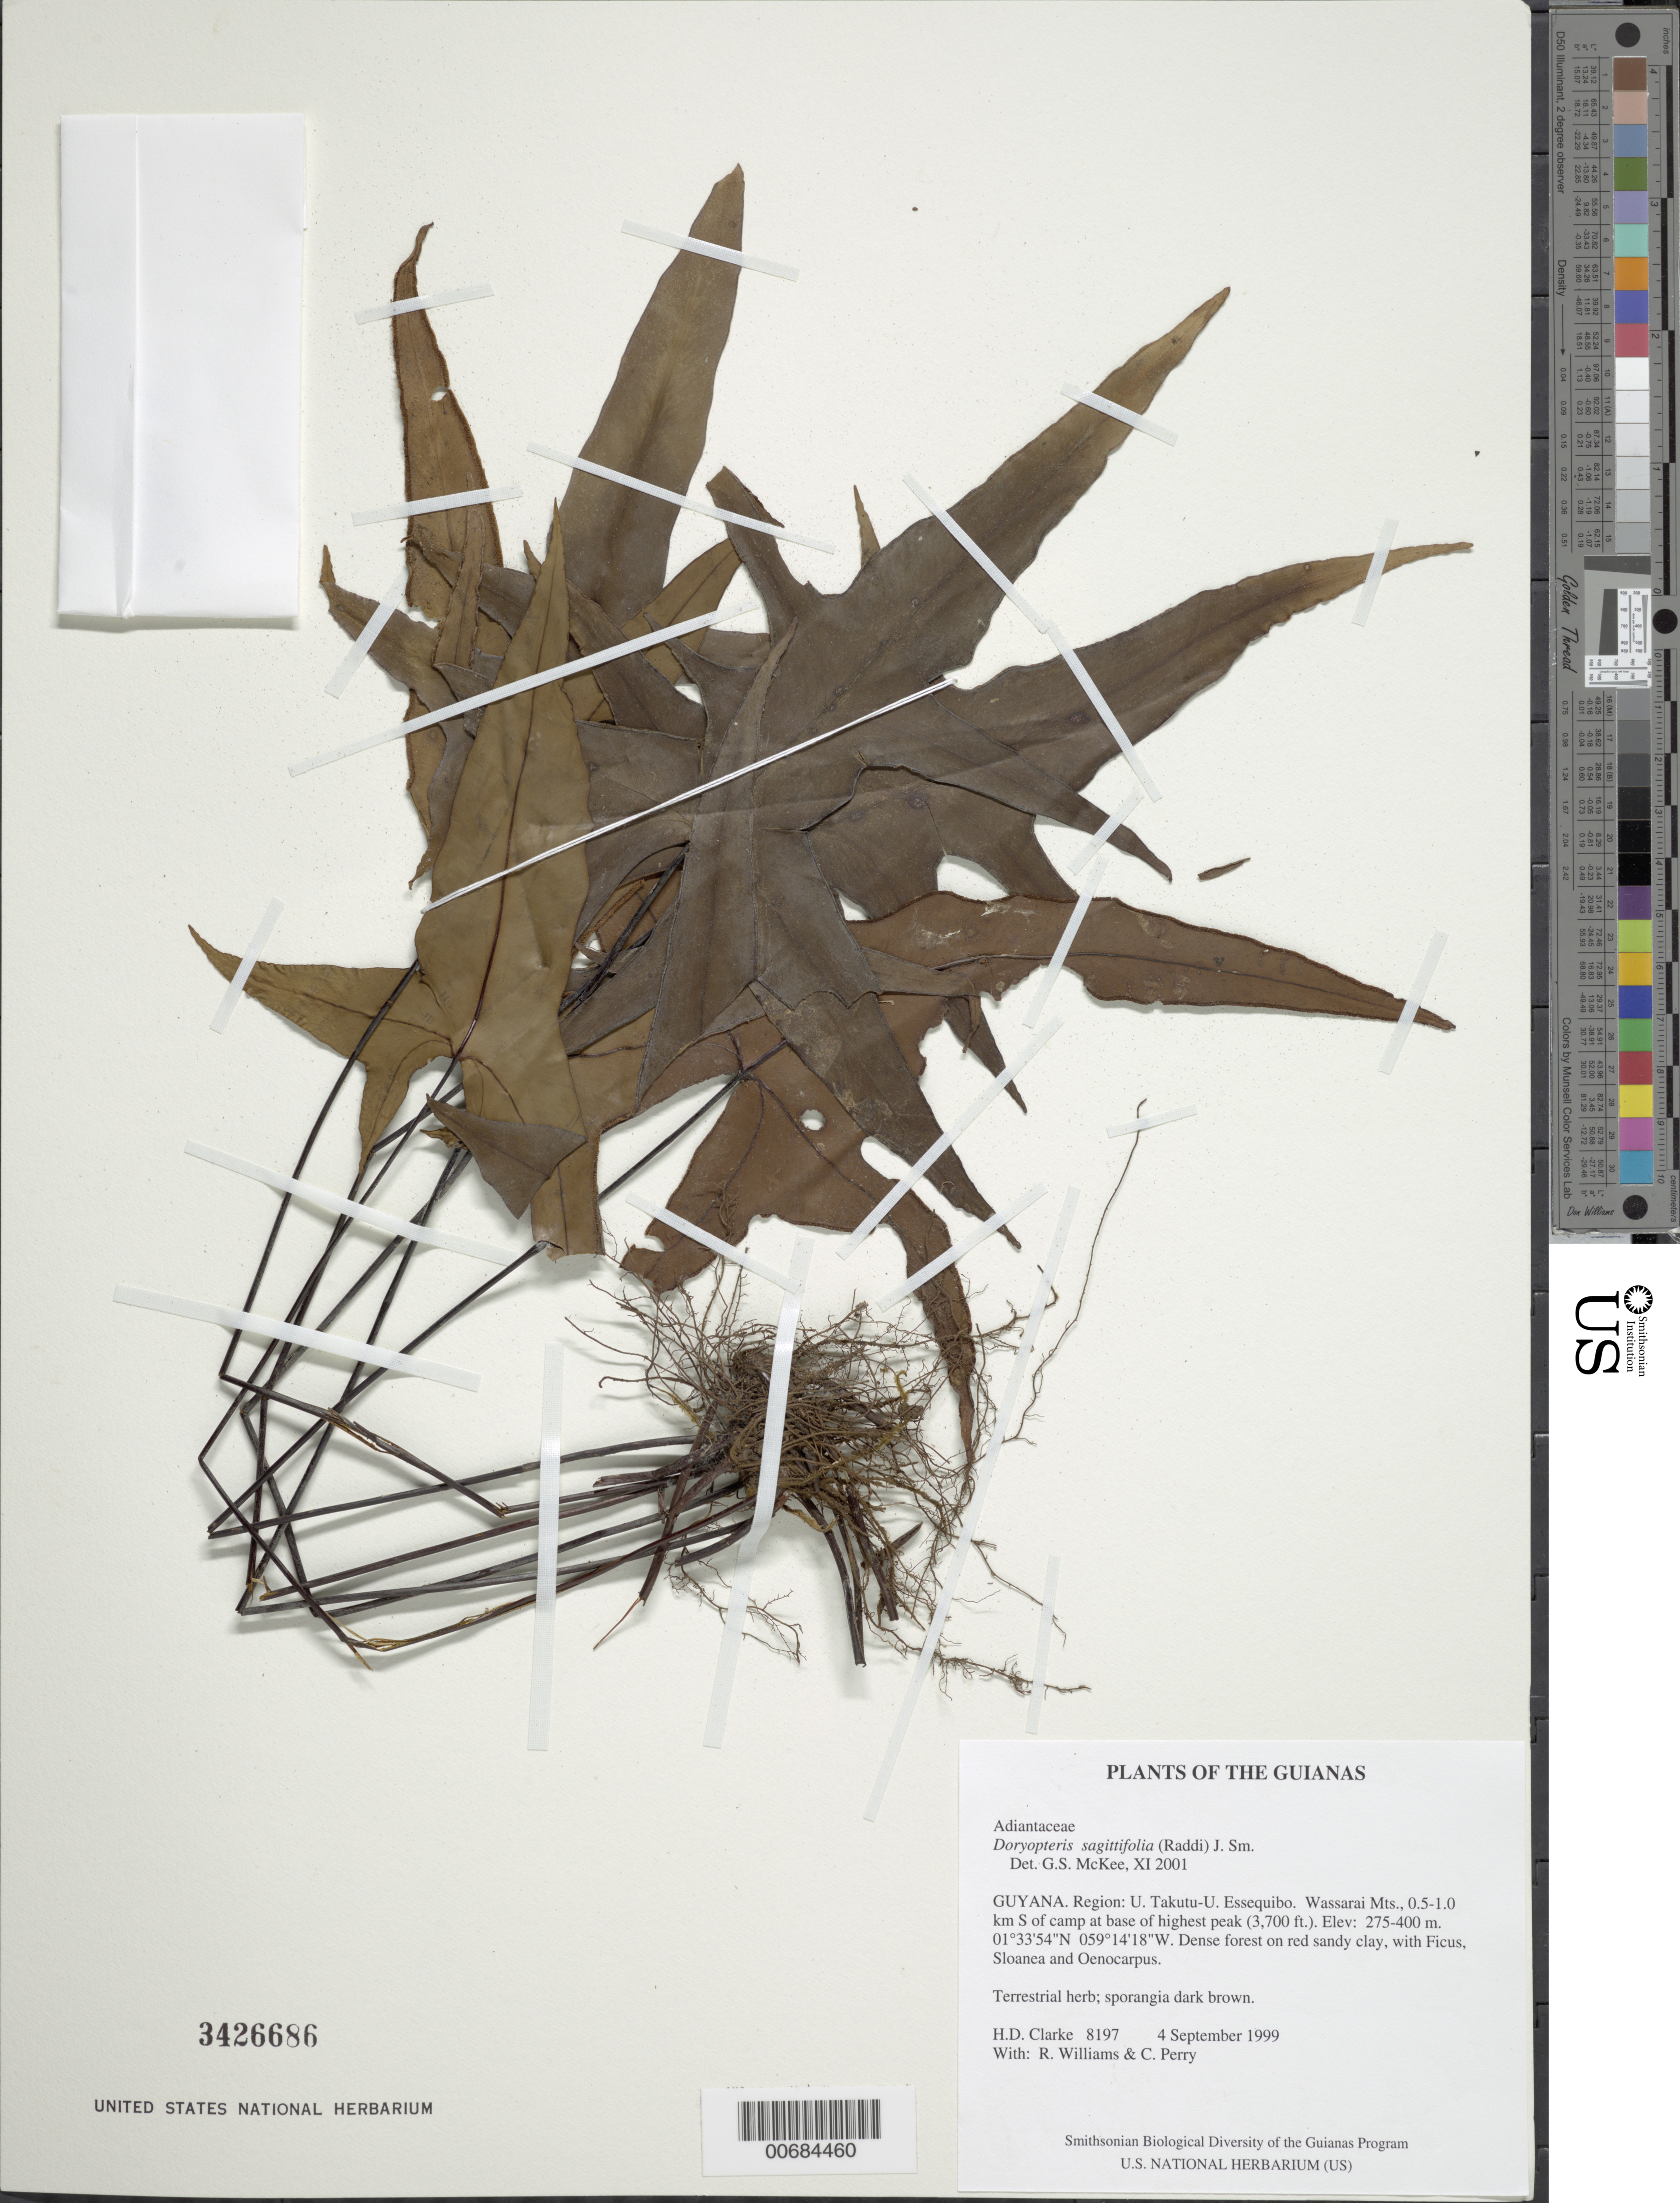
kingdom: Plantae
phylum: Tracheophyta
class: Polypodiopsida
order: Polypodiales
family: Pteridaceae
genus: Doryopteris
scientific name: Doryopteris sagittifolia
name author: J. Sm.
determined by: McKee, G. S., (US), NMNH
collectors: H. D. Clarke, R. Williams & C. Perry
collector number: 8197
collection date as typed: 4 September 1999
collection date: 1999-09-04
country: Guyana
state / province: U. Takutu-U. Essequibo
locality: Wassarai Mts., 0.5-1.0 km S of camp at base of highest peak (3,700 ft.)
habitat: Dense forest on red sandy clay, with Ficus, Sloanea and Oenocarpus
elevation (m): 275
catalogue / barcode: US 3426686